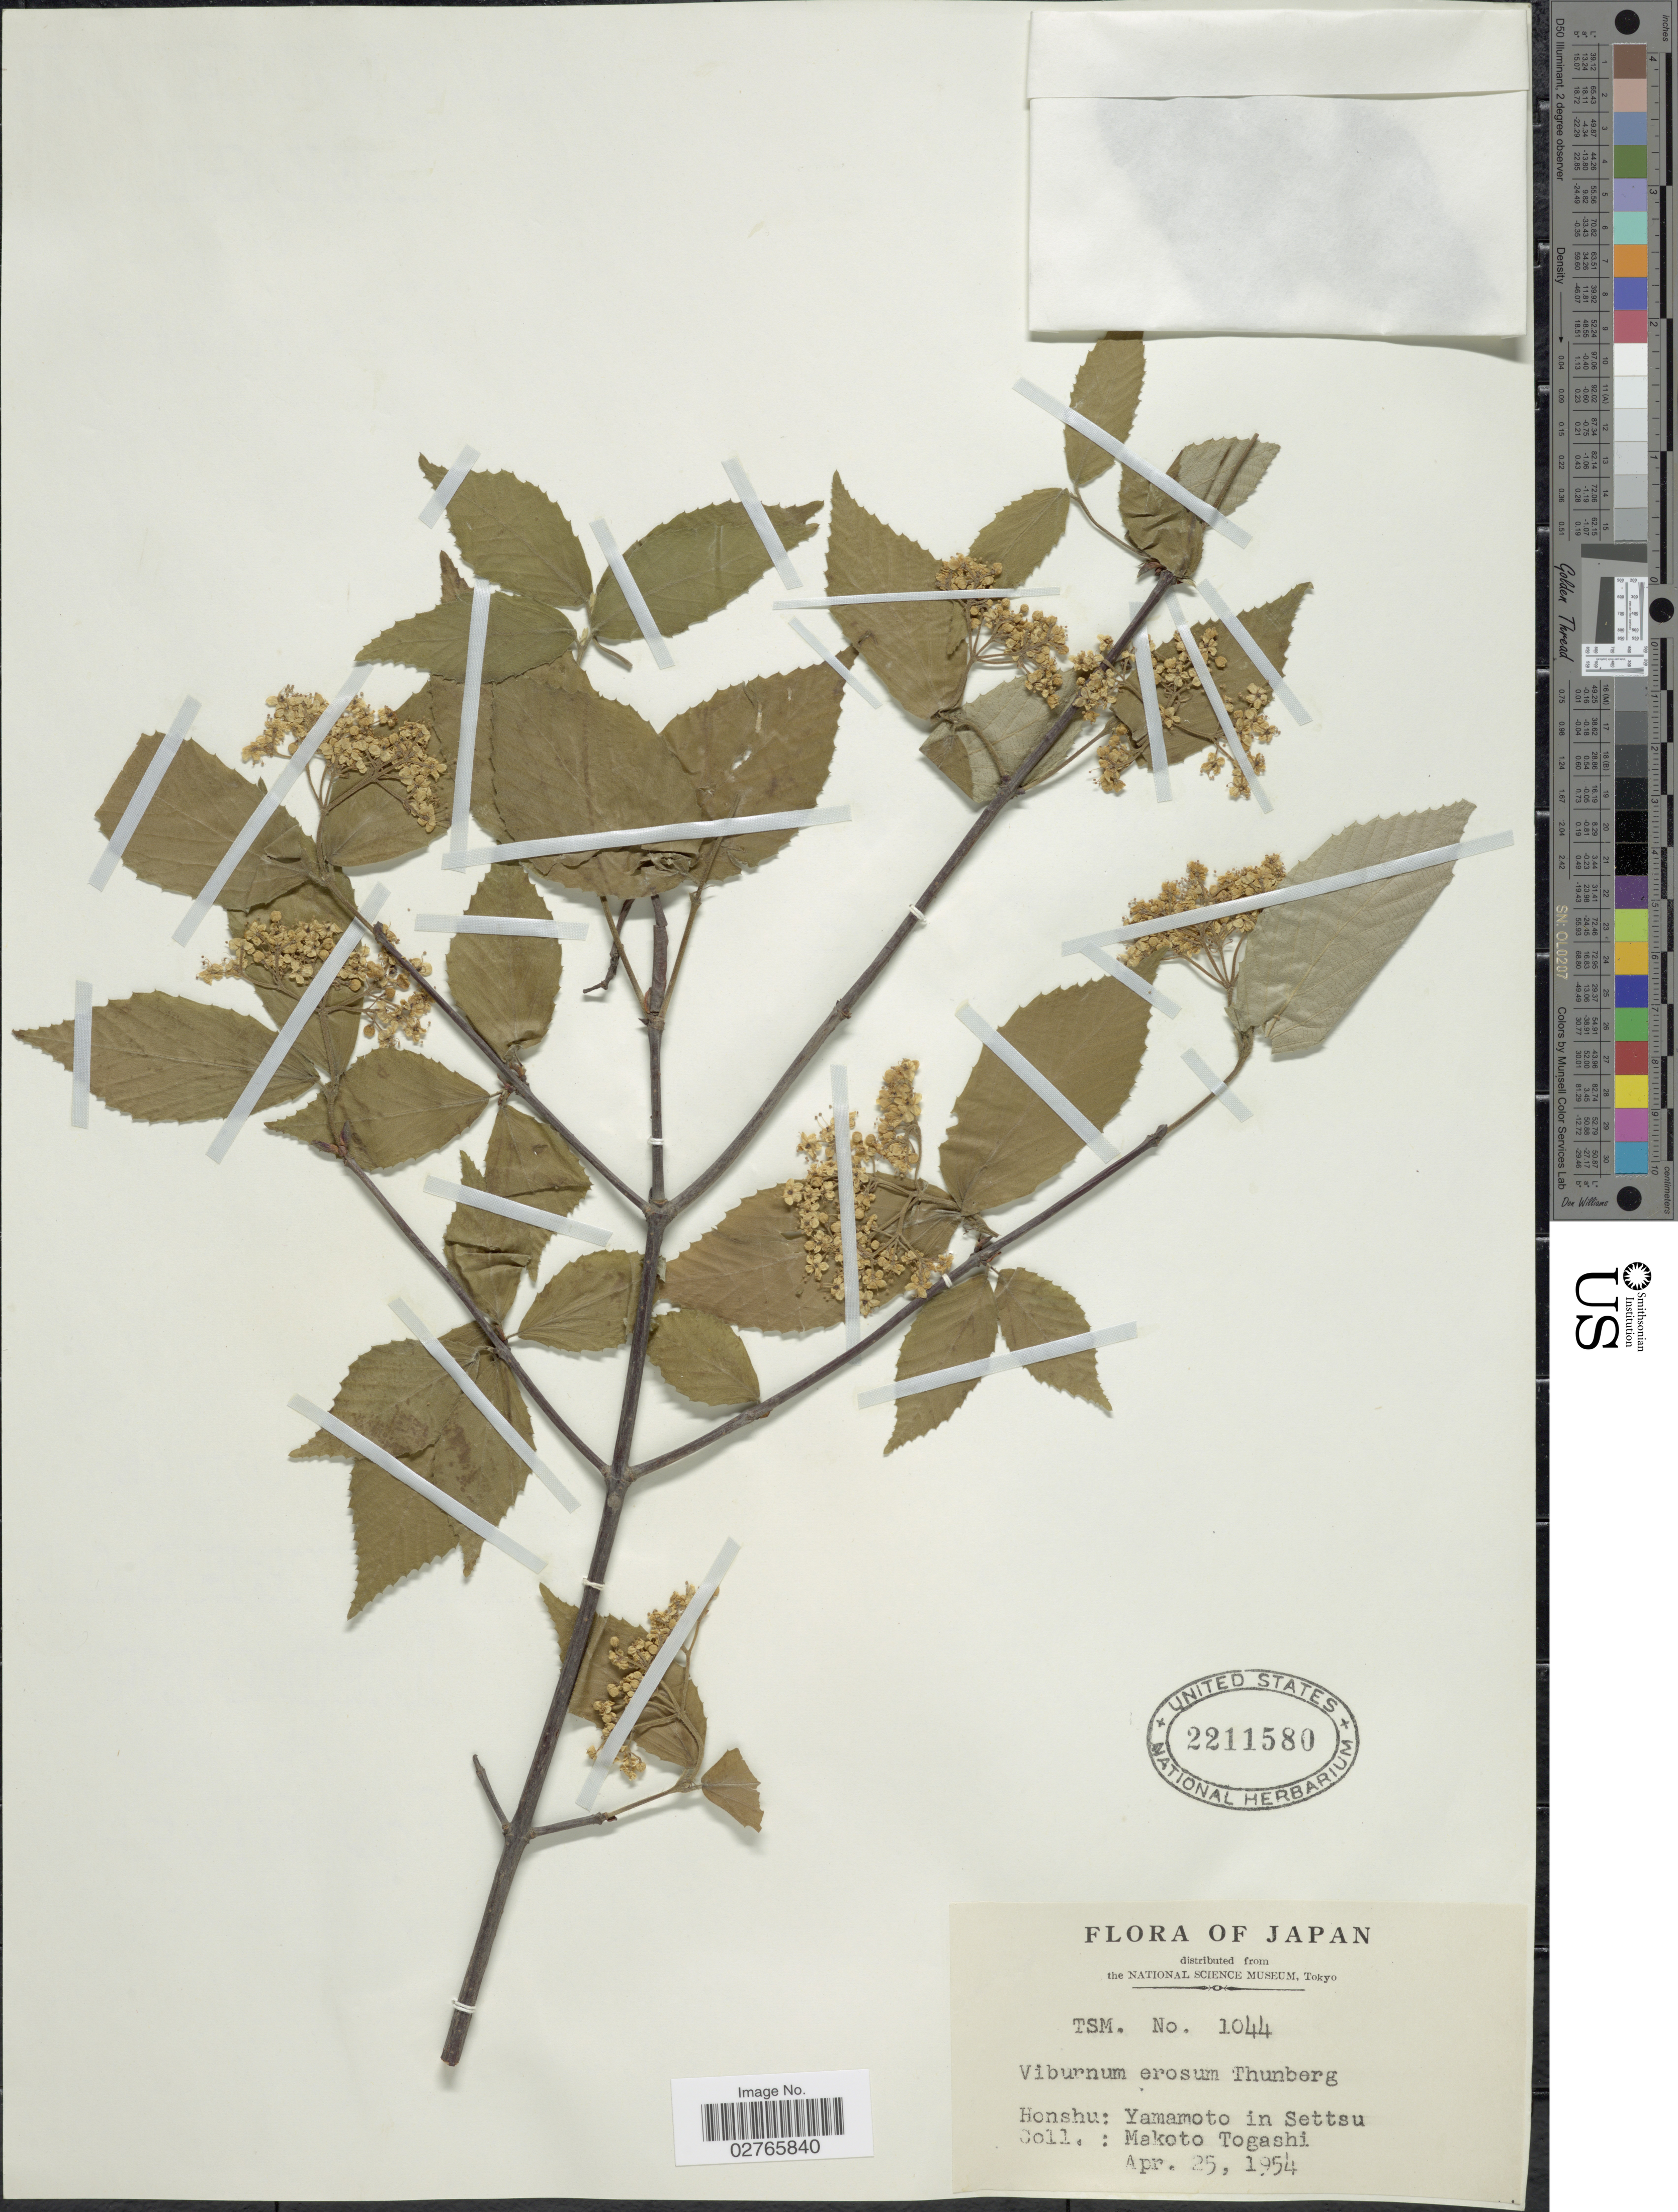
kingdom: Plantae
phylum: Tracheophyta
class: Magnoliopsida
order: Dipsacales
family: Viburnaceae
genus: Viburnum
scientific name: Viburnum erosum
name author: Thunb.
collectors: M. Togashi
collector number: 1044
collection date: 1954-04-25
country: Japan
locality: Honshu: Yamamoto in Settsu.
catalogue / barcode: US 2211580